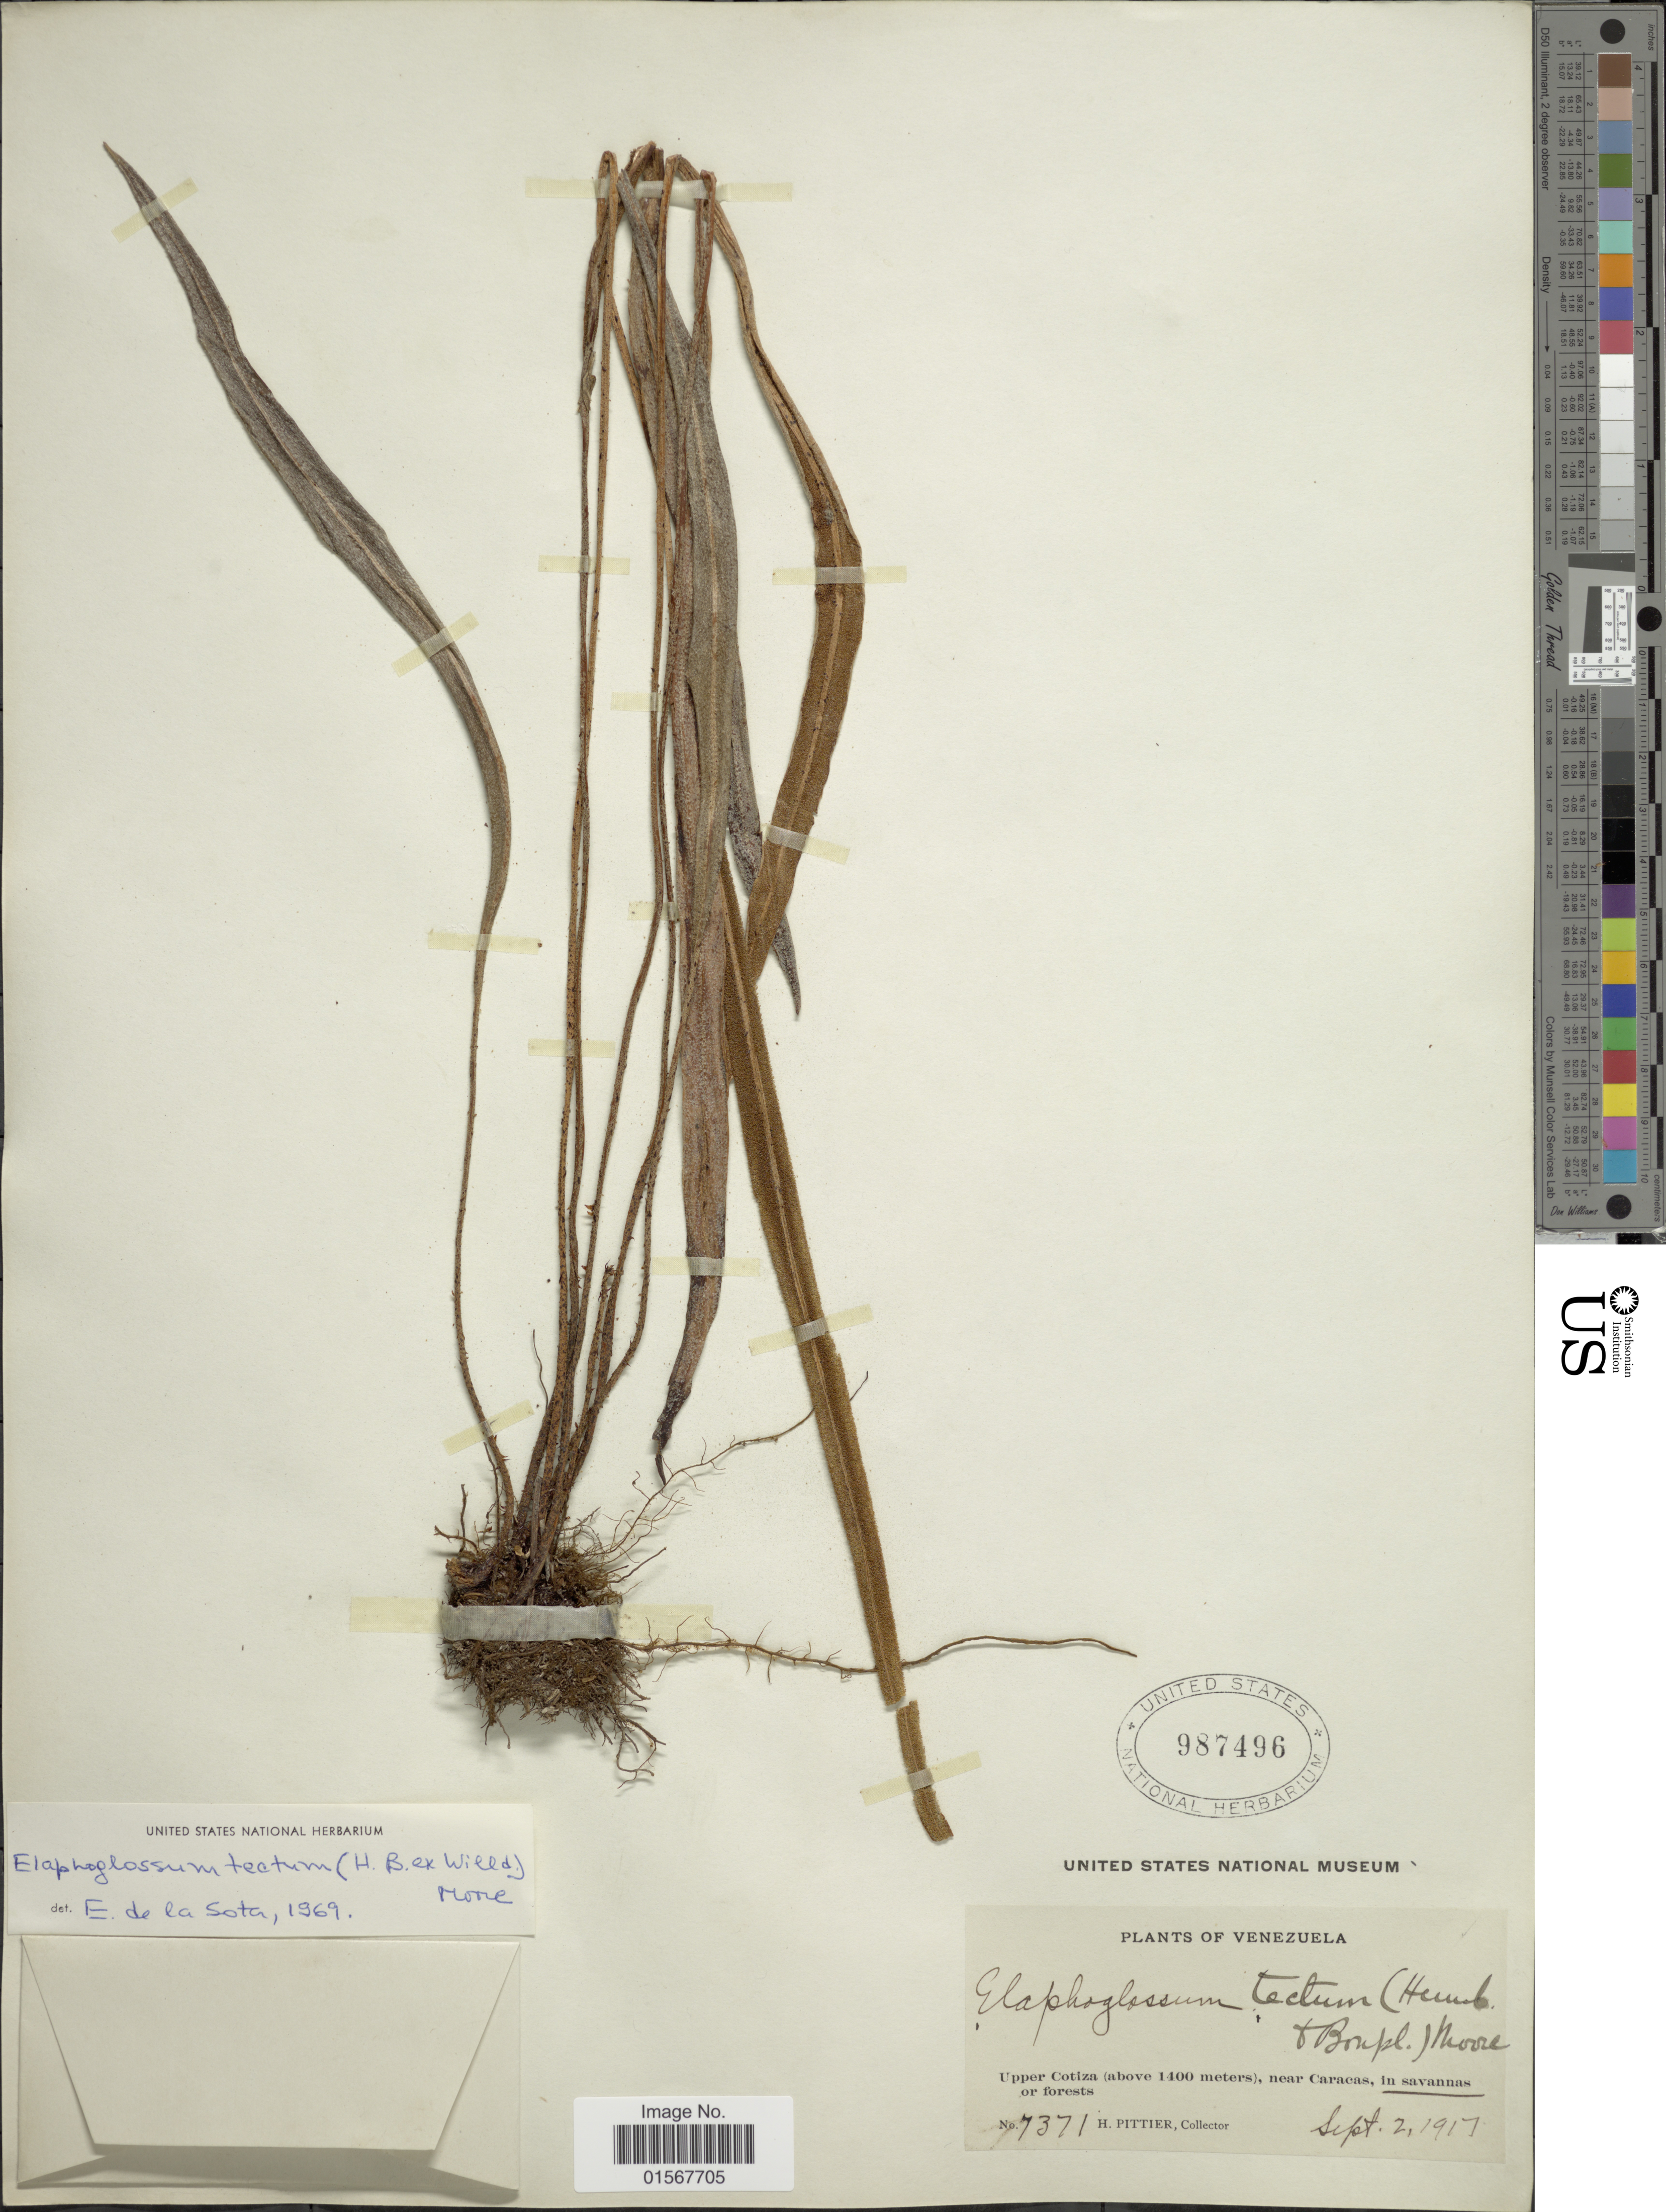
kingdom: Plantae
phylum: Tracheophyta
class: Polypodiopsida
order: Polypodiales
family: Dryopteridaceae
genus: Elaphoglossum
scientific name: Elaphoglossum tectum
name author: (Humb. & Bonpl.) Moore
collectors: H. F. Pittier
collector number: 7371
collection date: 1917-09-02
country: Venezuela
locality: Upper Cotiza, near Caracas, in savannas or forests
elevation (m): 1400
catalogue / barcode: US 987496